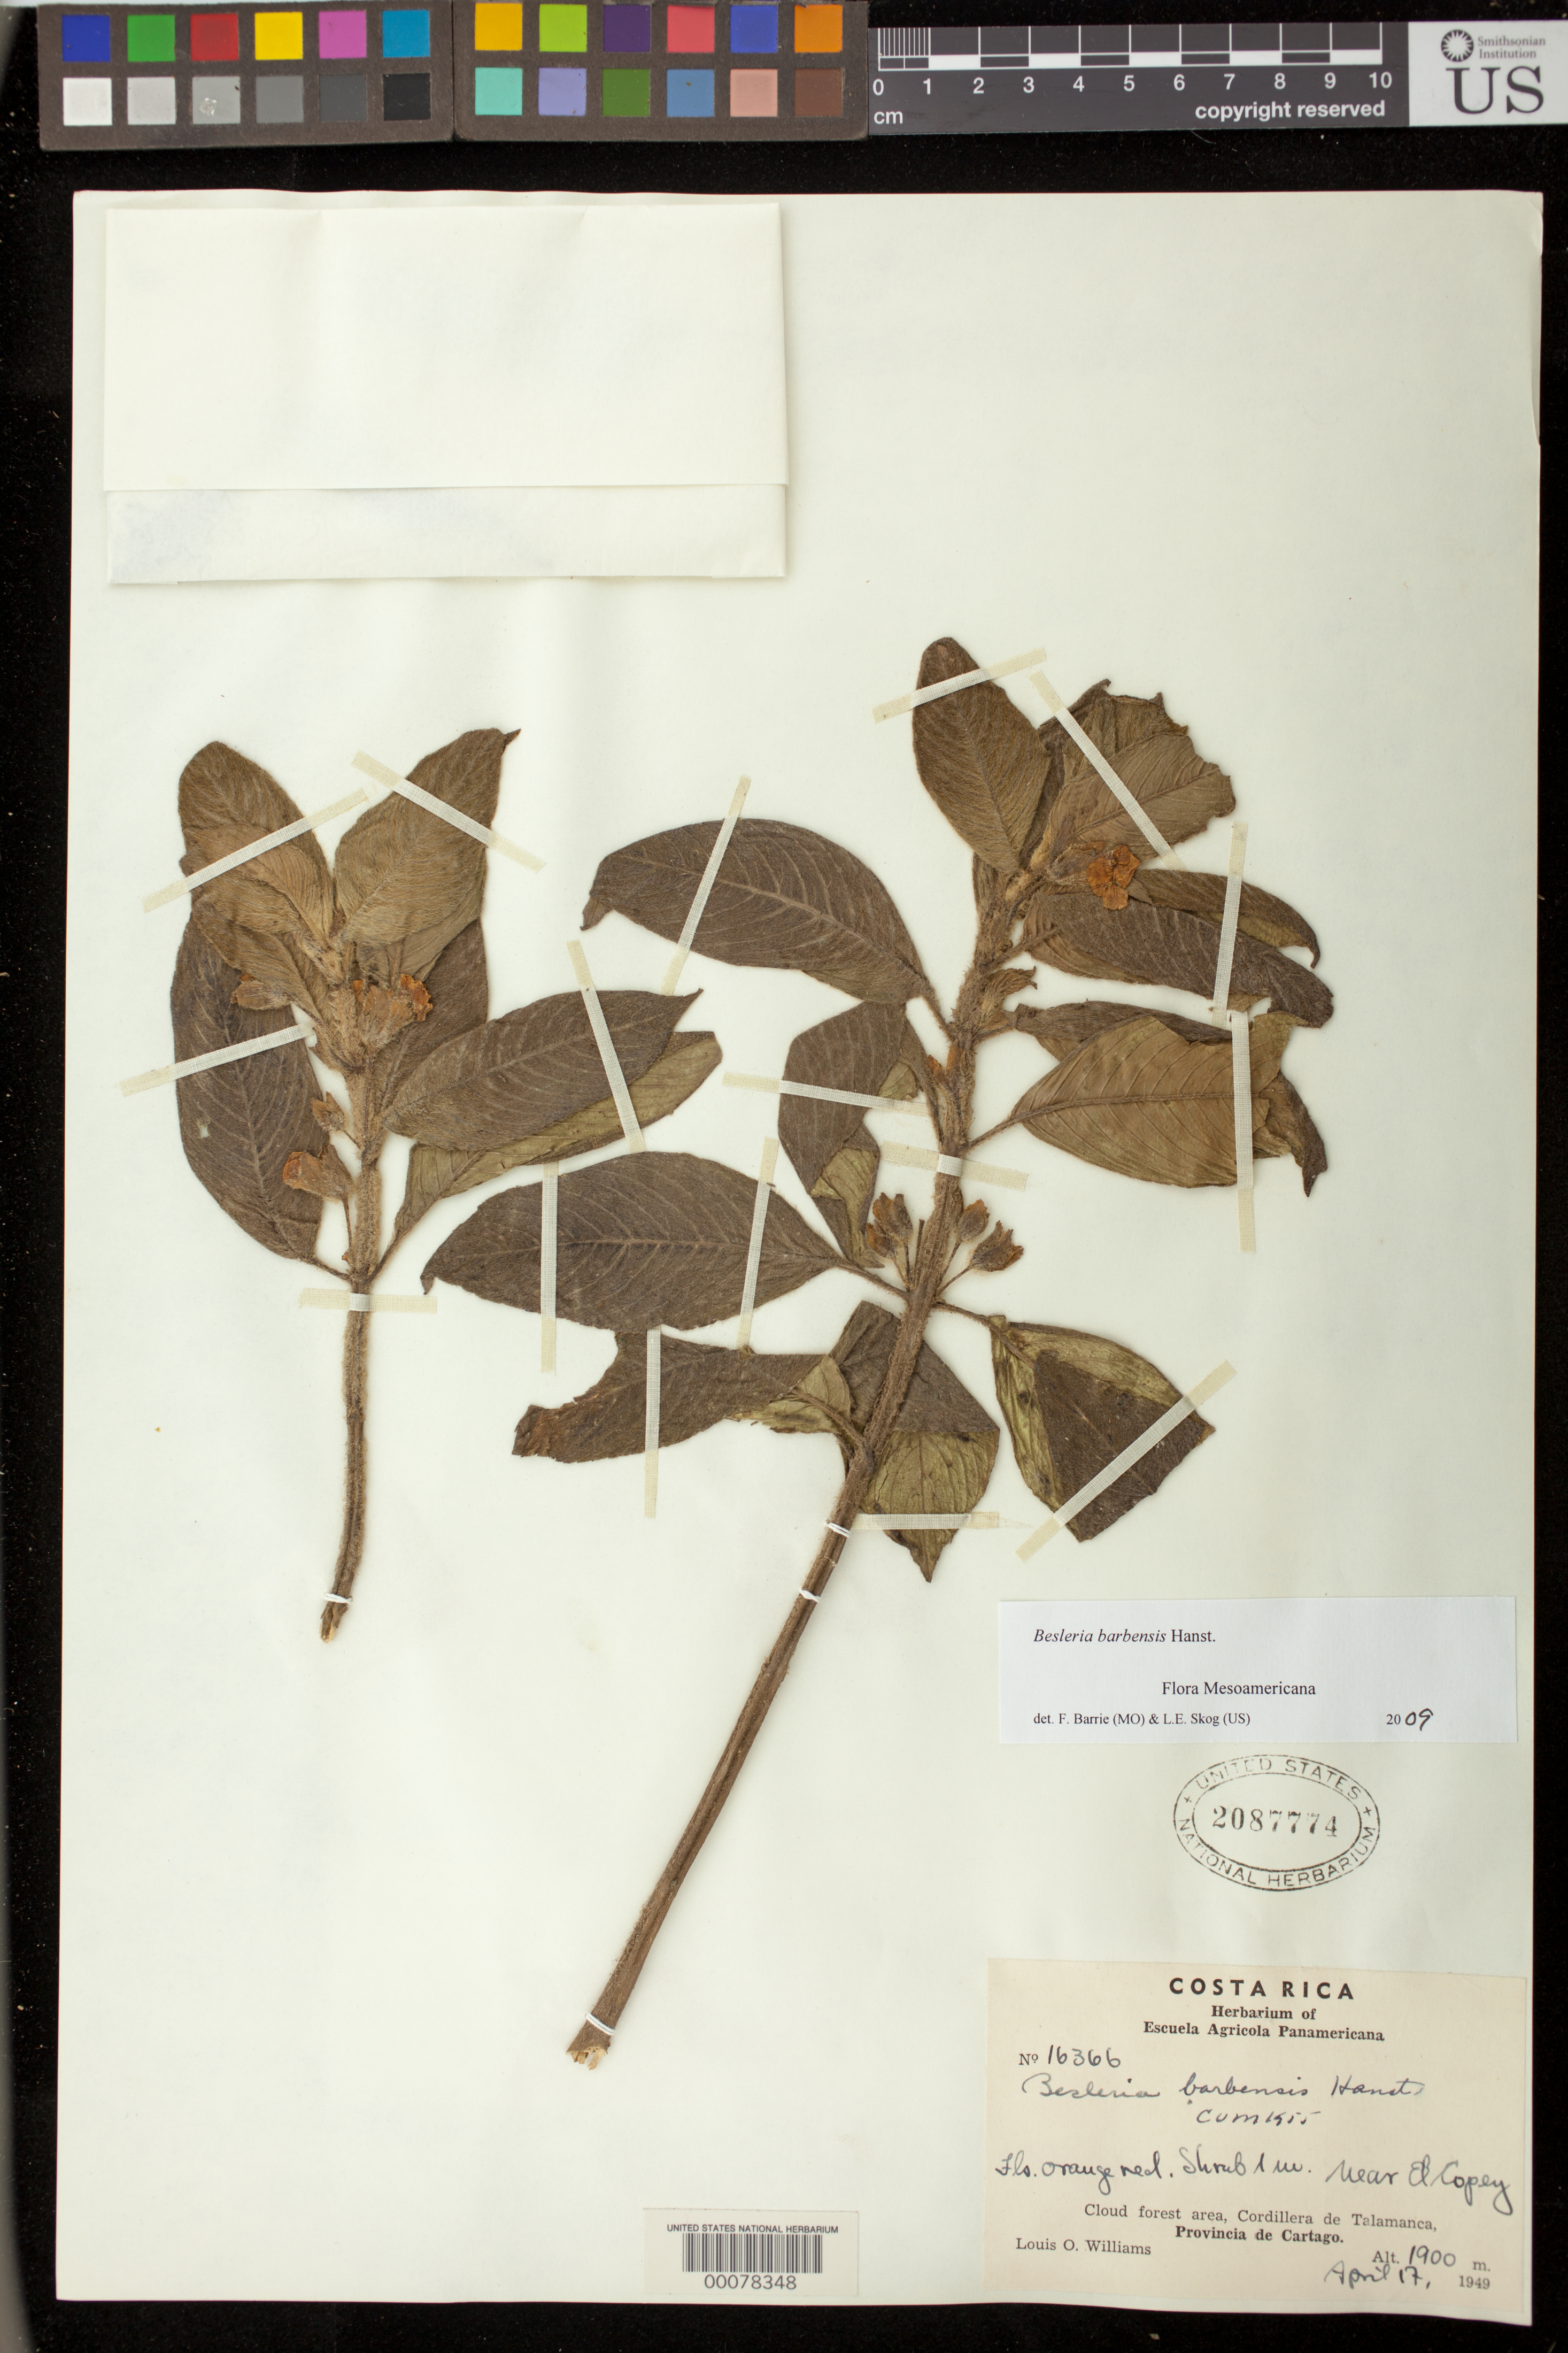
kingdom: Plantae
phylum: Tracheophyta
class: Magnoliopsida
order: Lamiales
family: Gesneriaceae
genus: Besleria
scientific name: Besleria barbensis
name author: Hanst.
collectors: L. O. Williams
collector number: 16366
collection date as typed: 17 Apr 1949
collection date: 1949-04-17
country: Costa Rica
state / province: Cartago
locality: Cordillera de Talamanca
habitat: Cloud forest area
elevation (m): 1900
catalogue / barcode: US 2087774